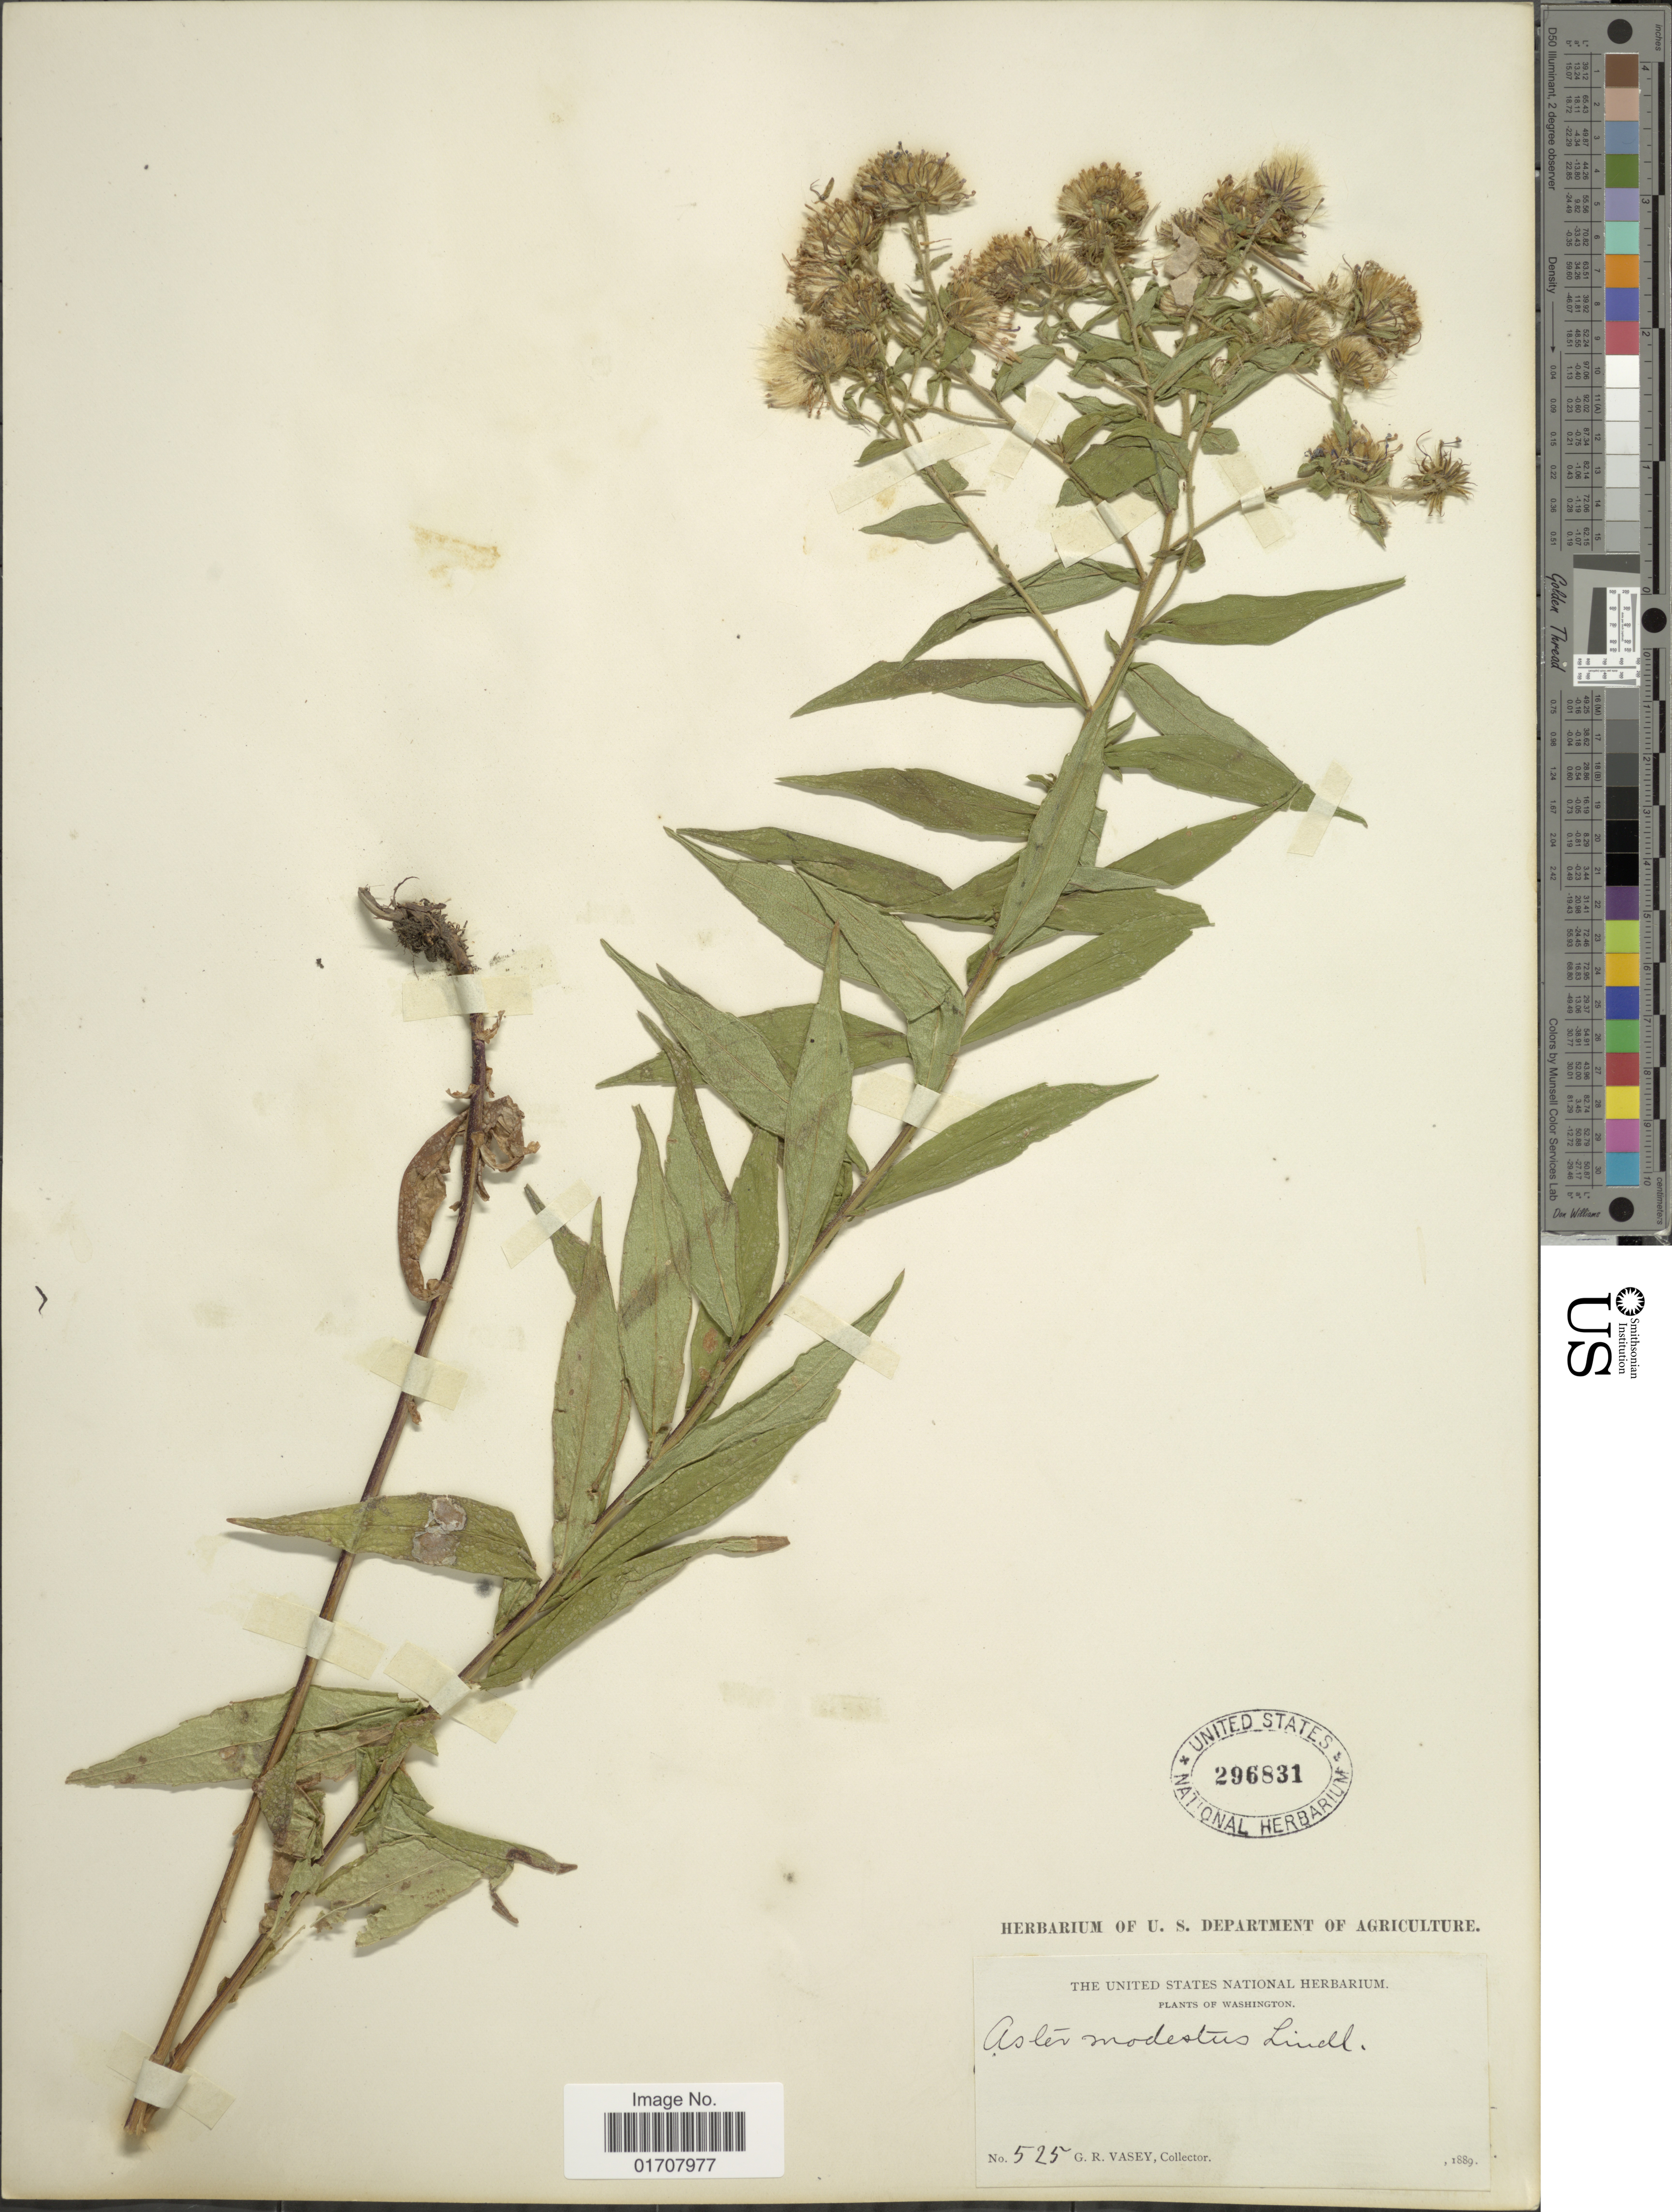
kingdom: Plantae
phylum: Tracheophyta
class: Magnoliopsida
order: Asterales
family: Asteraceae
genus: Canadanthus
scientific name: Canadanthus modestus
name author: (Lindl.) G.L. Nesom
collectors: G. R. Vasey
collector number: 525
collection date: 1889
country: United States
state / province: Washington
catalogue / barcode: US 296831